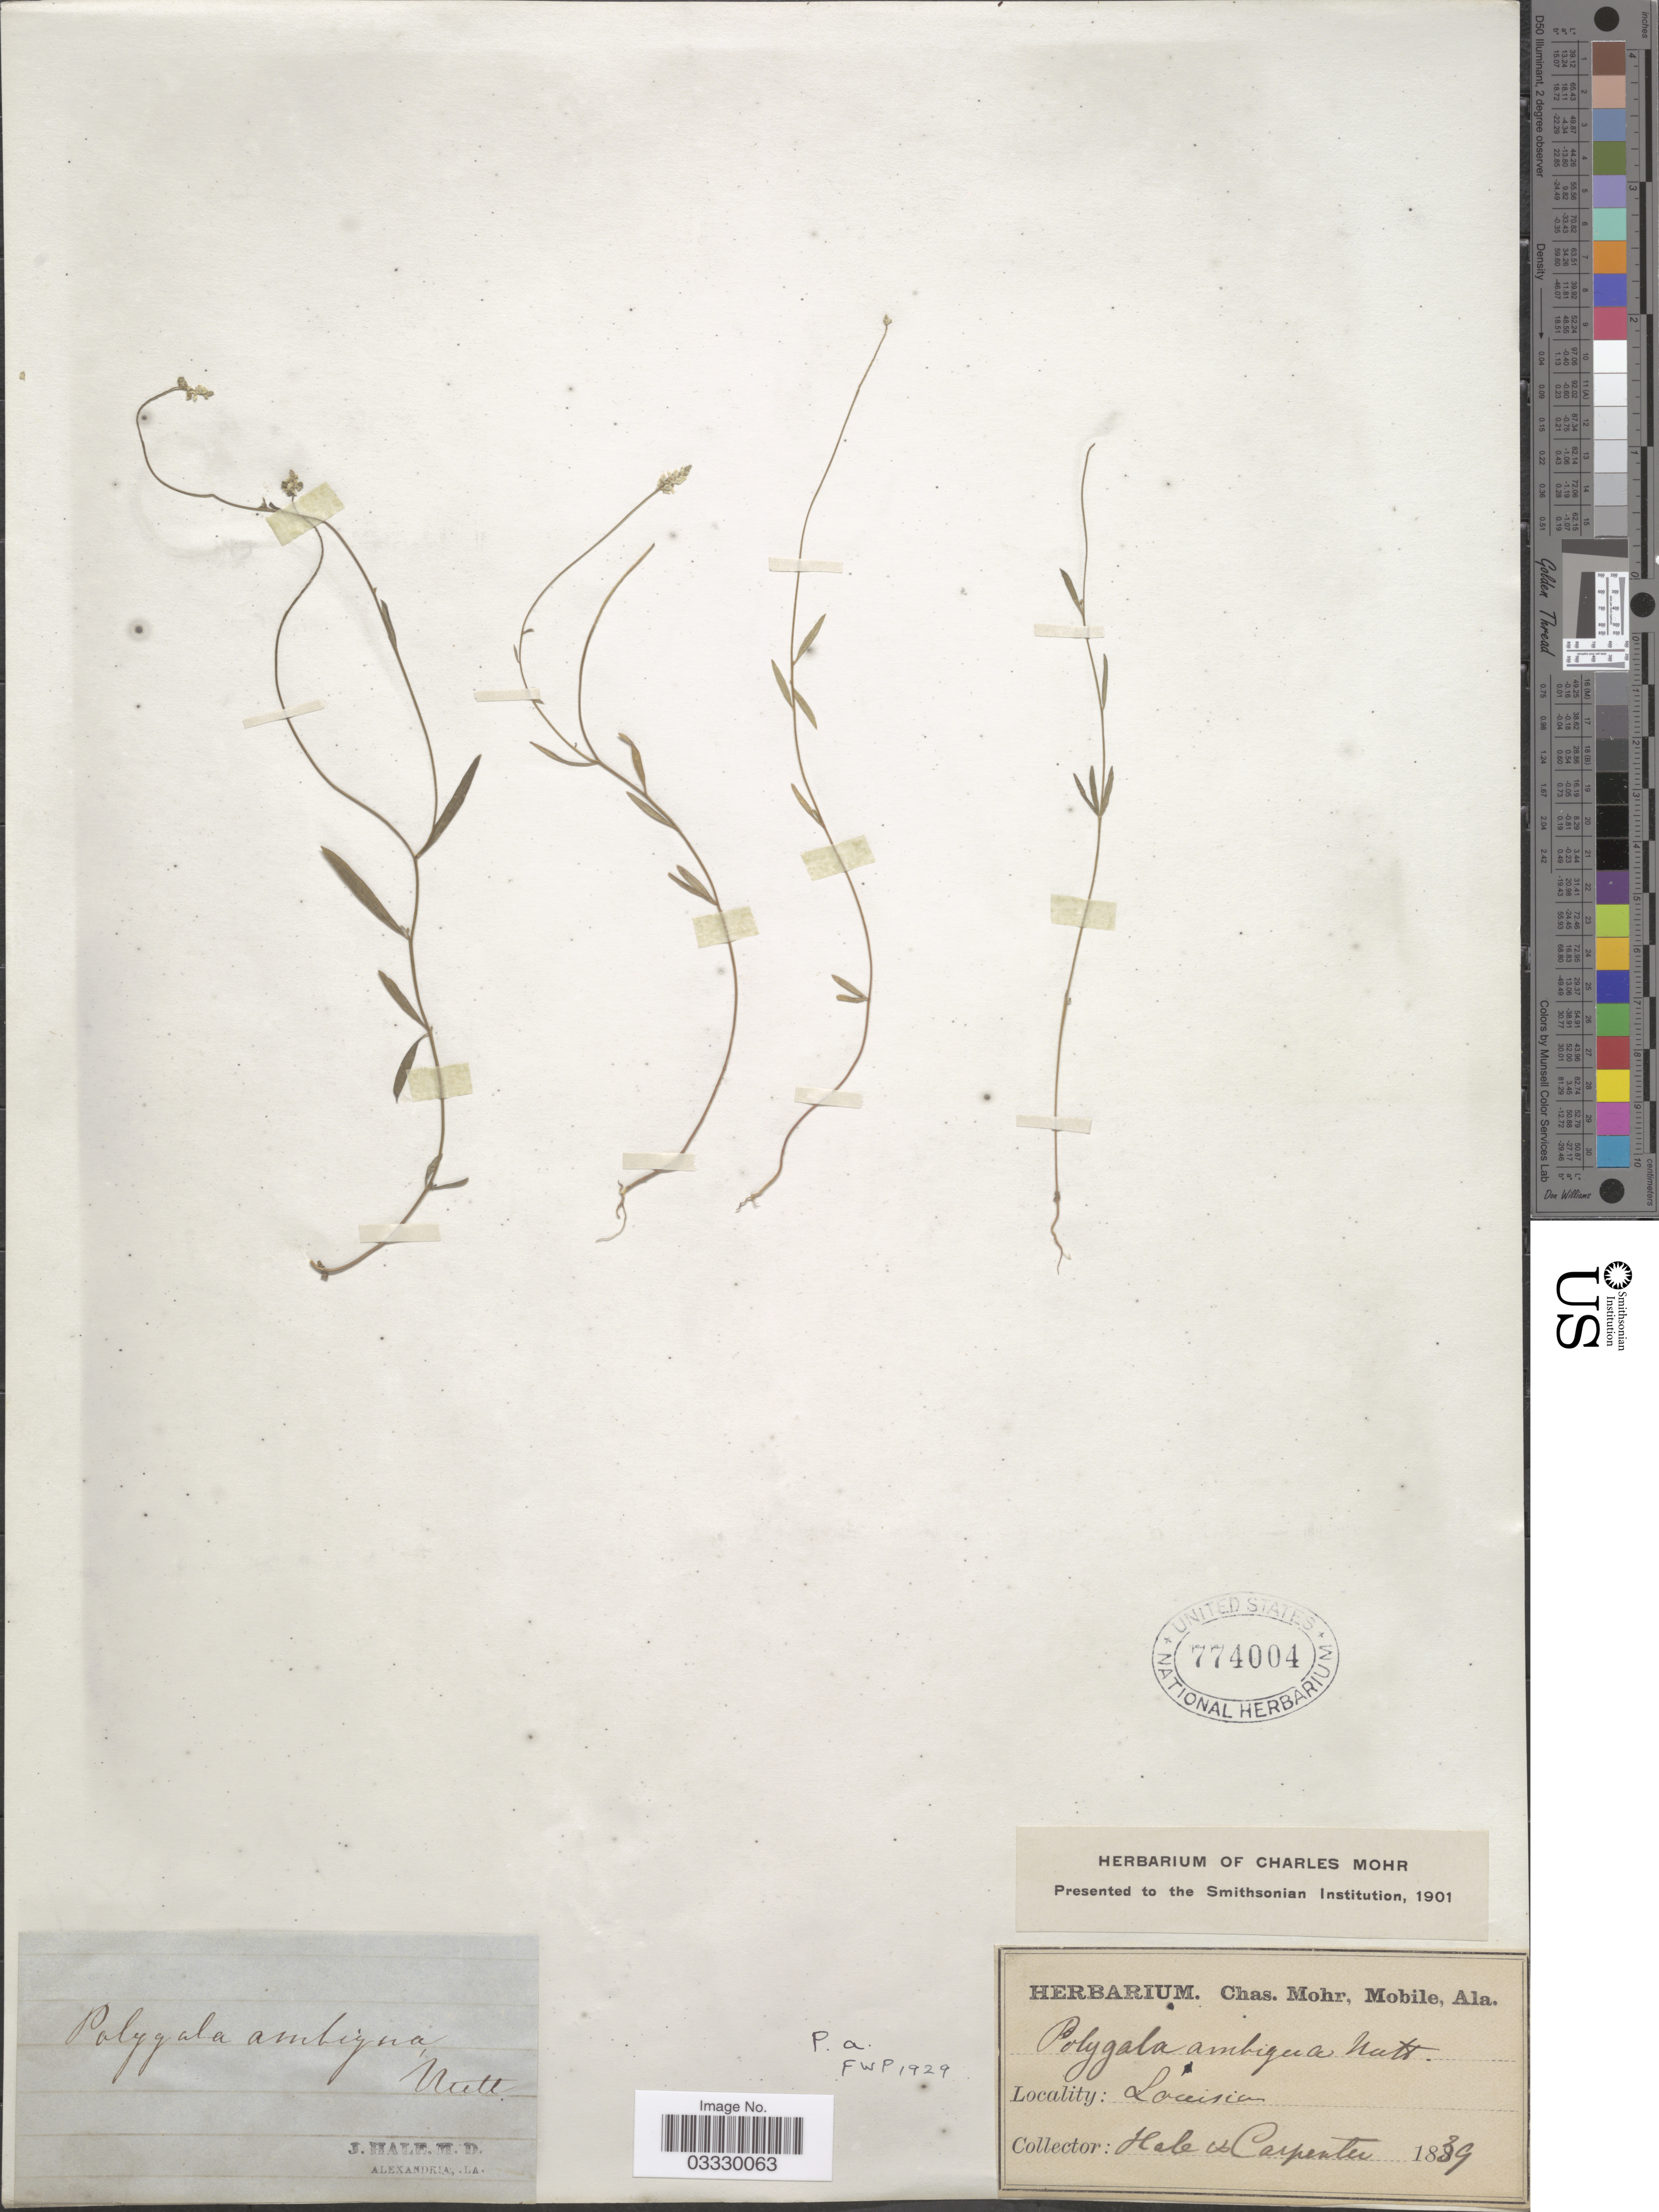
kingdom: Plantae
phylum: Tracheophyta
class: Magnoliopsida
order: Fabales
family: Polygalaceae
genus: Polygala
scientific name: Polygala ambigua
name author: Nutt.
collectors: J. Hale & -. Carpenter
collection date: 1839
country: United States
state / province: Louisiana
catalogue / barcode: US 774004